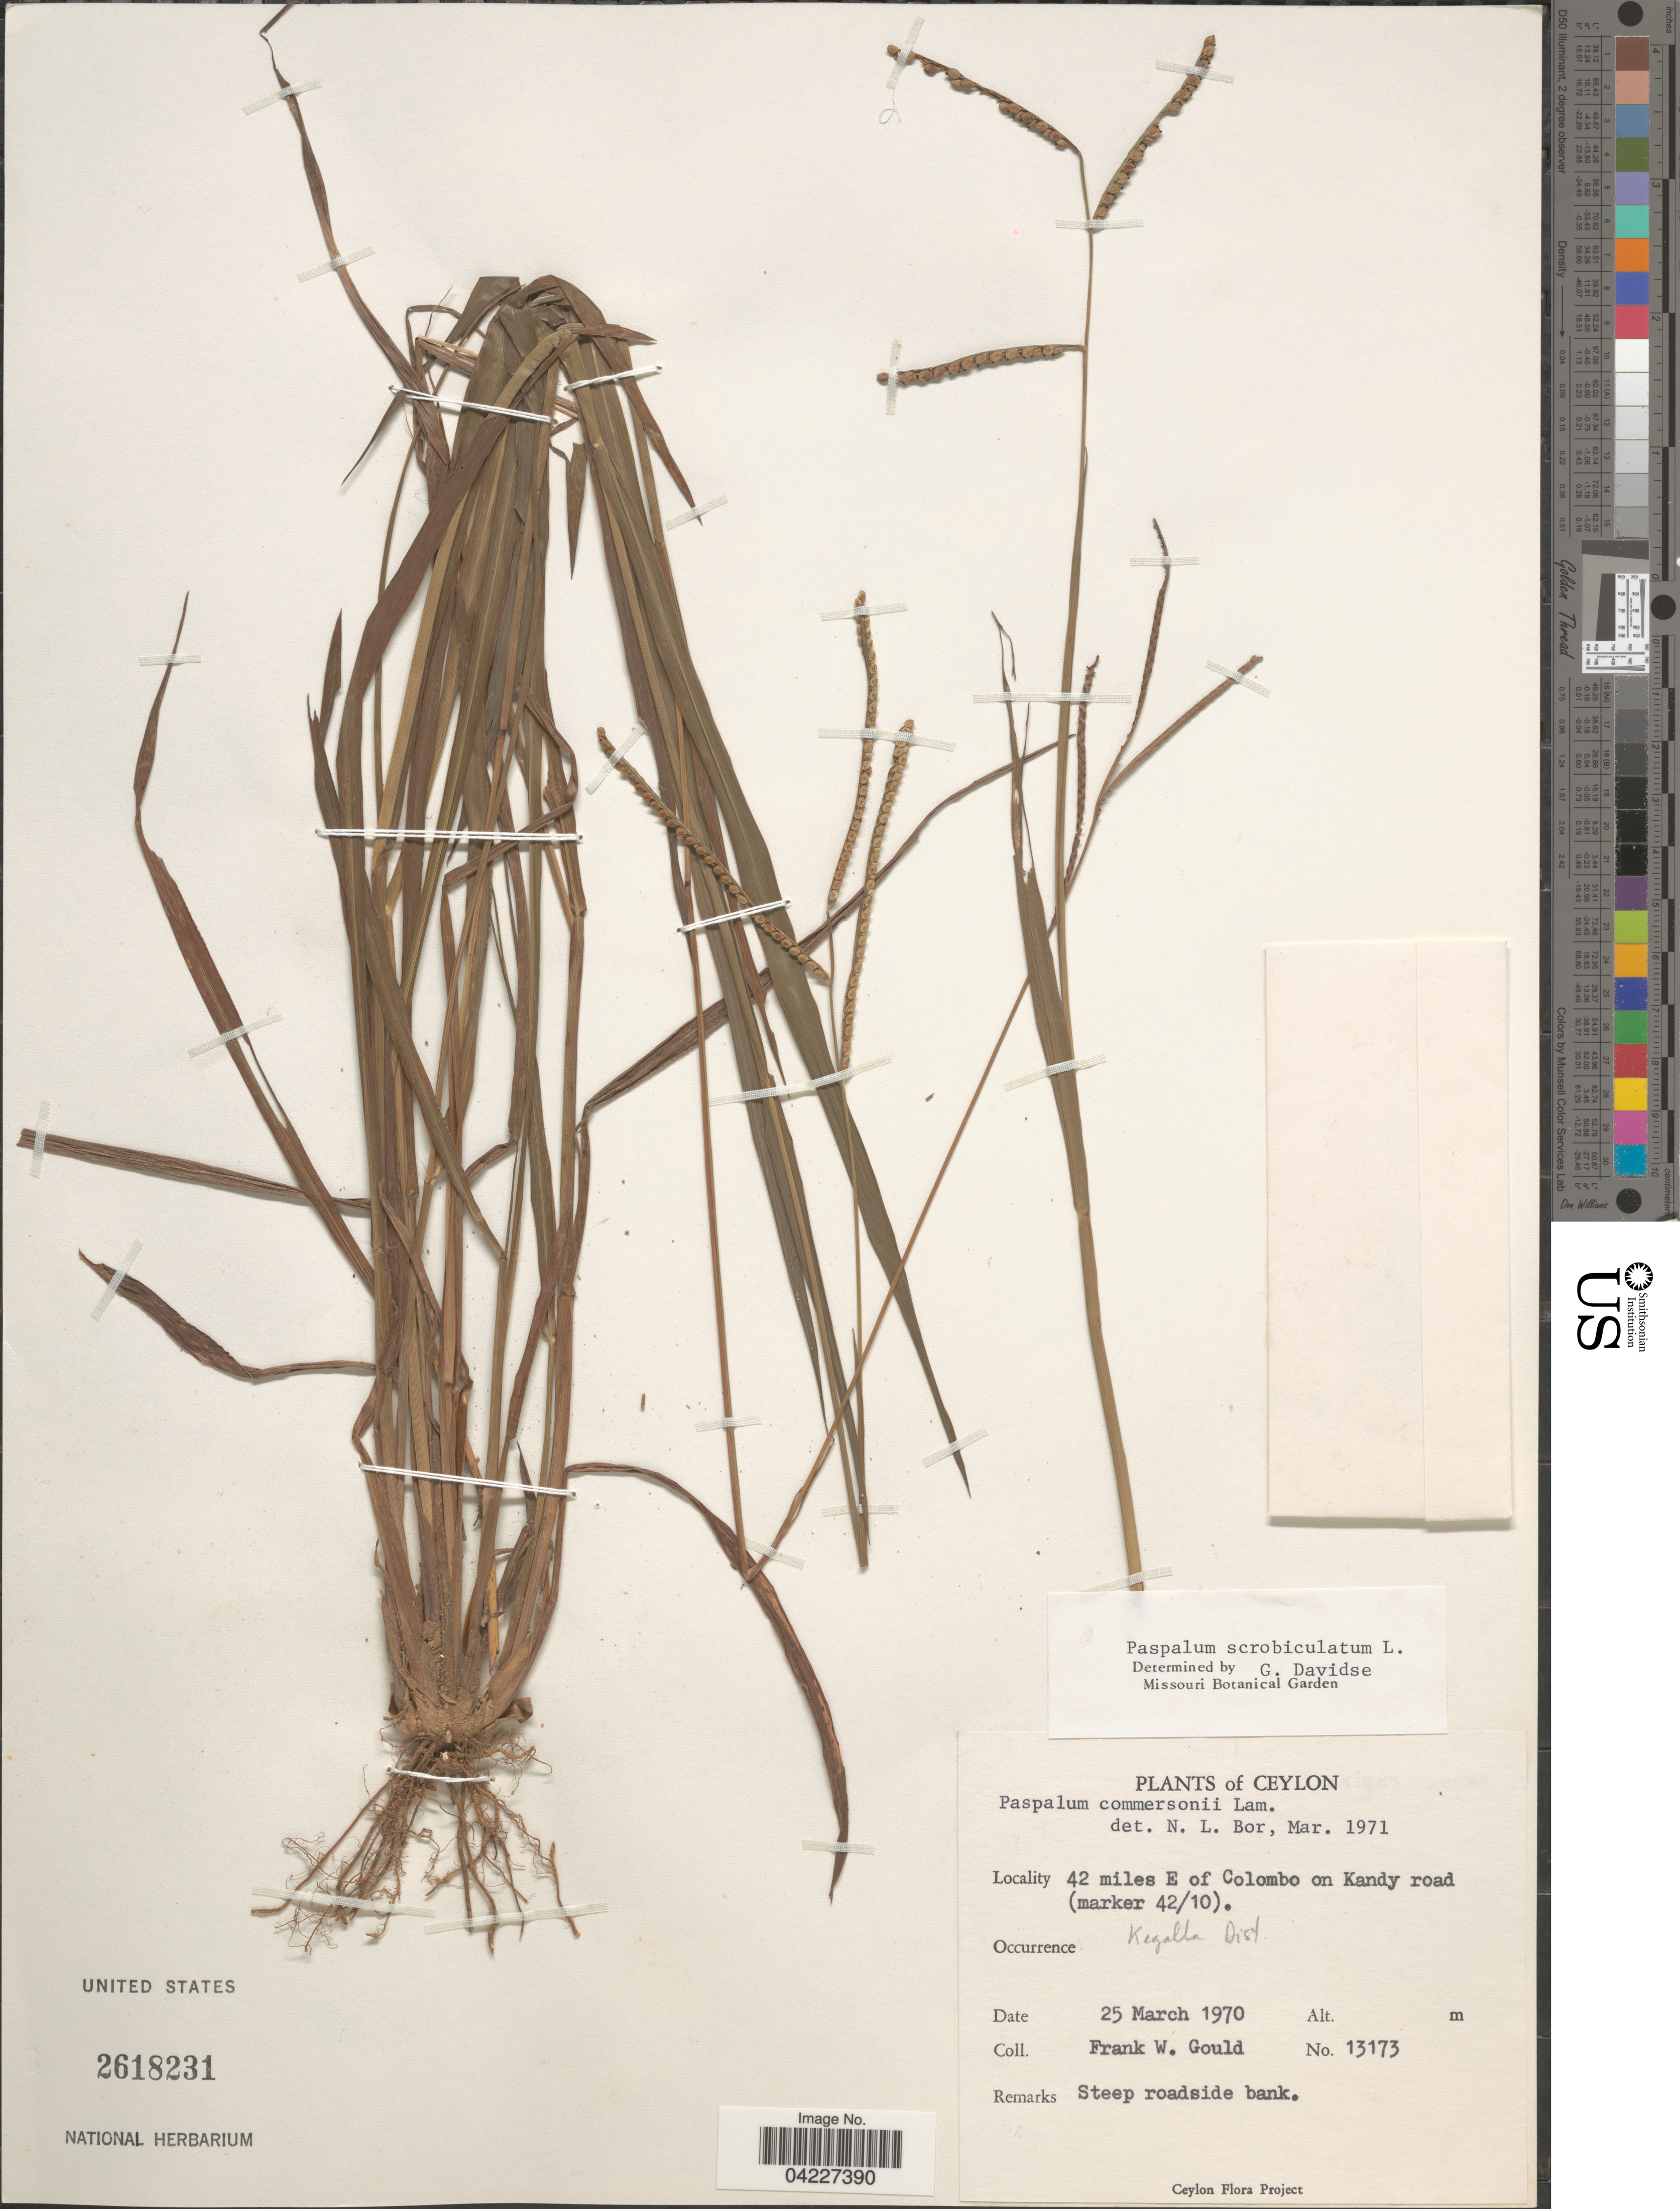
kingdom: Plantae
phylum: Tracheophyta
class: Liliopsida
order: Poales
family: Poaceae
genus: Paspalum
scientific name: Paspalum scrobiculatum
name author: L.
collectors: F. W. Gould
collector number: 13173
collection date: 1970-03-25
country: Sri Lanka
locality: Ceylon. 42 miles E of Colombo on Kandy road (marker 42/10). Kegalla Dist.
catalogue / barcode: US 2618231